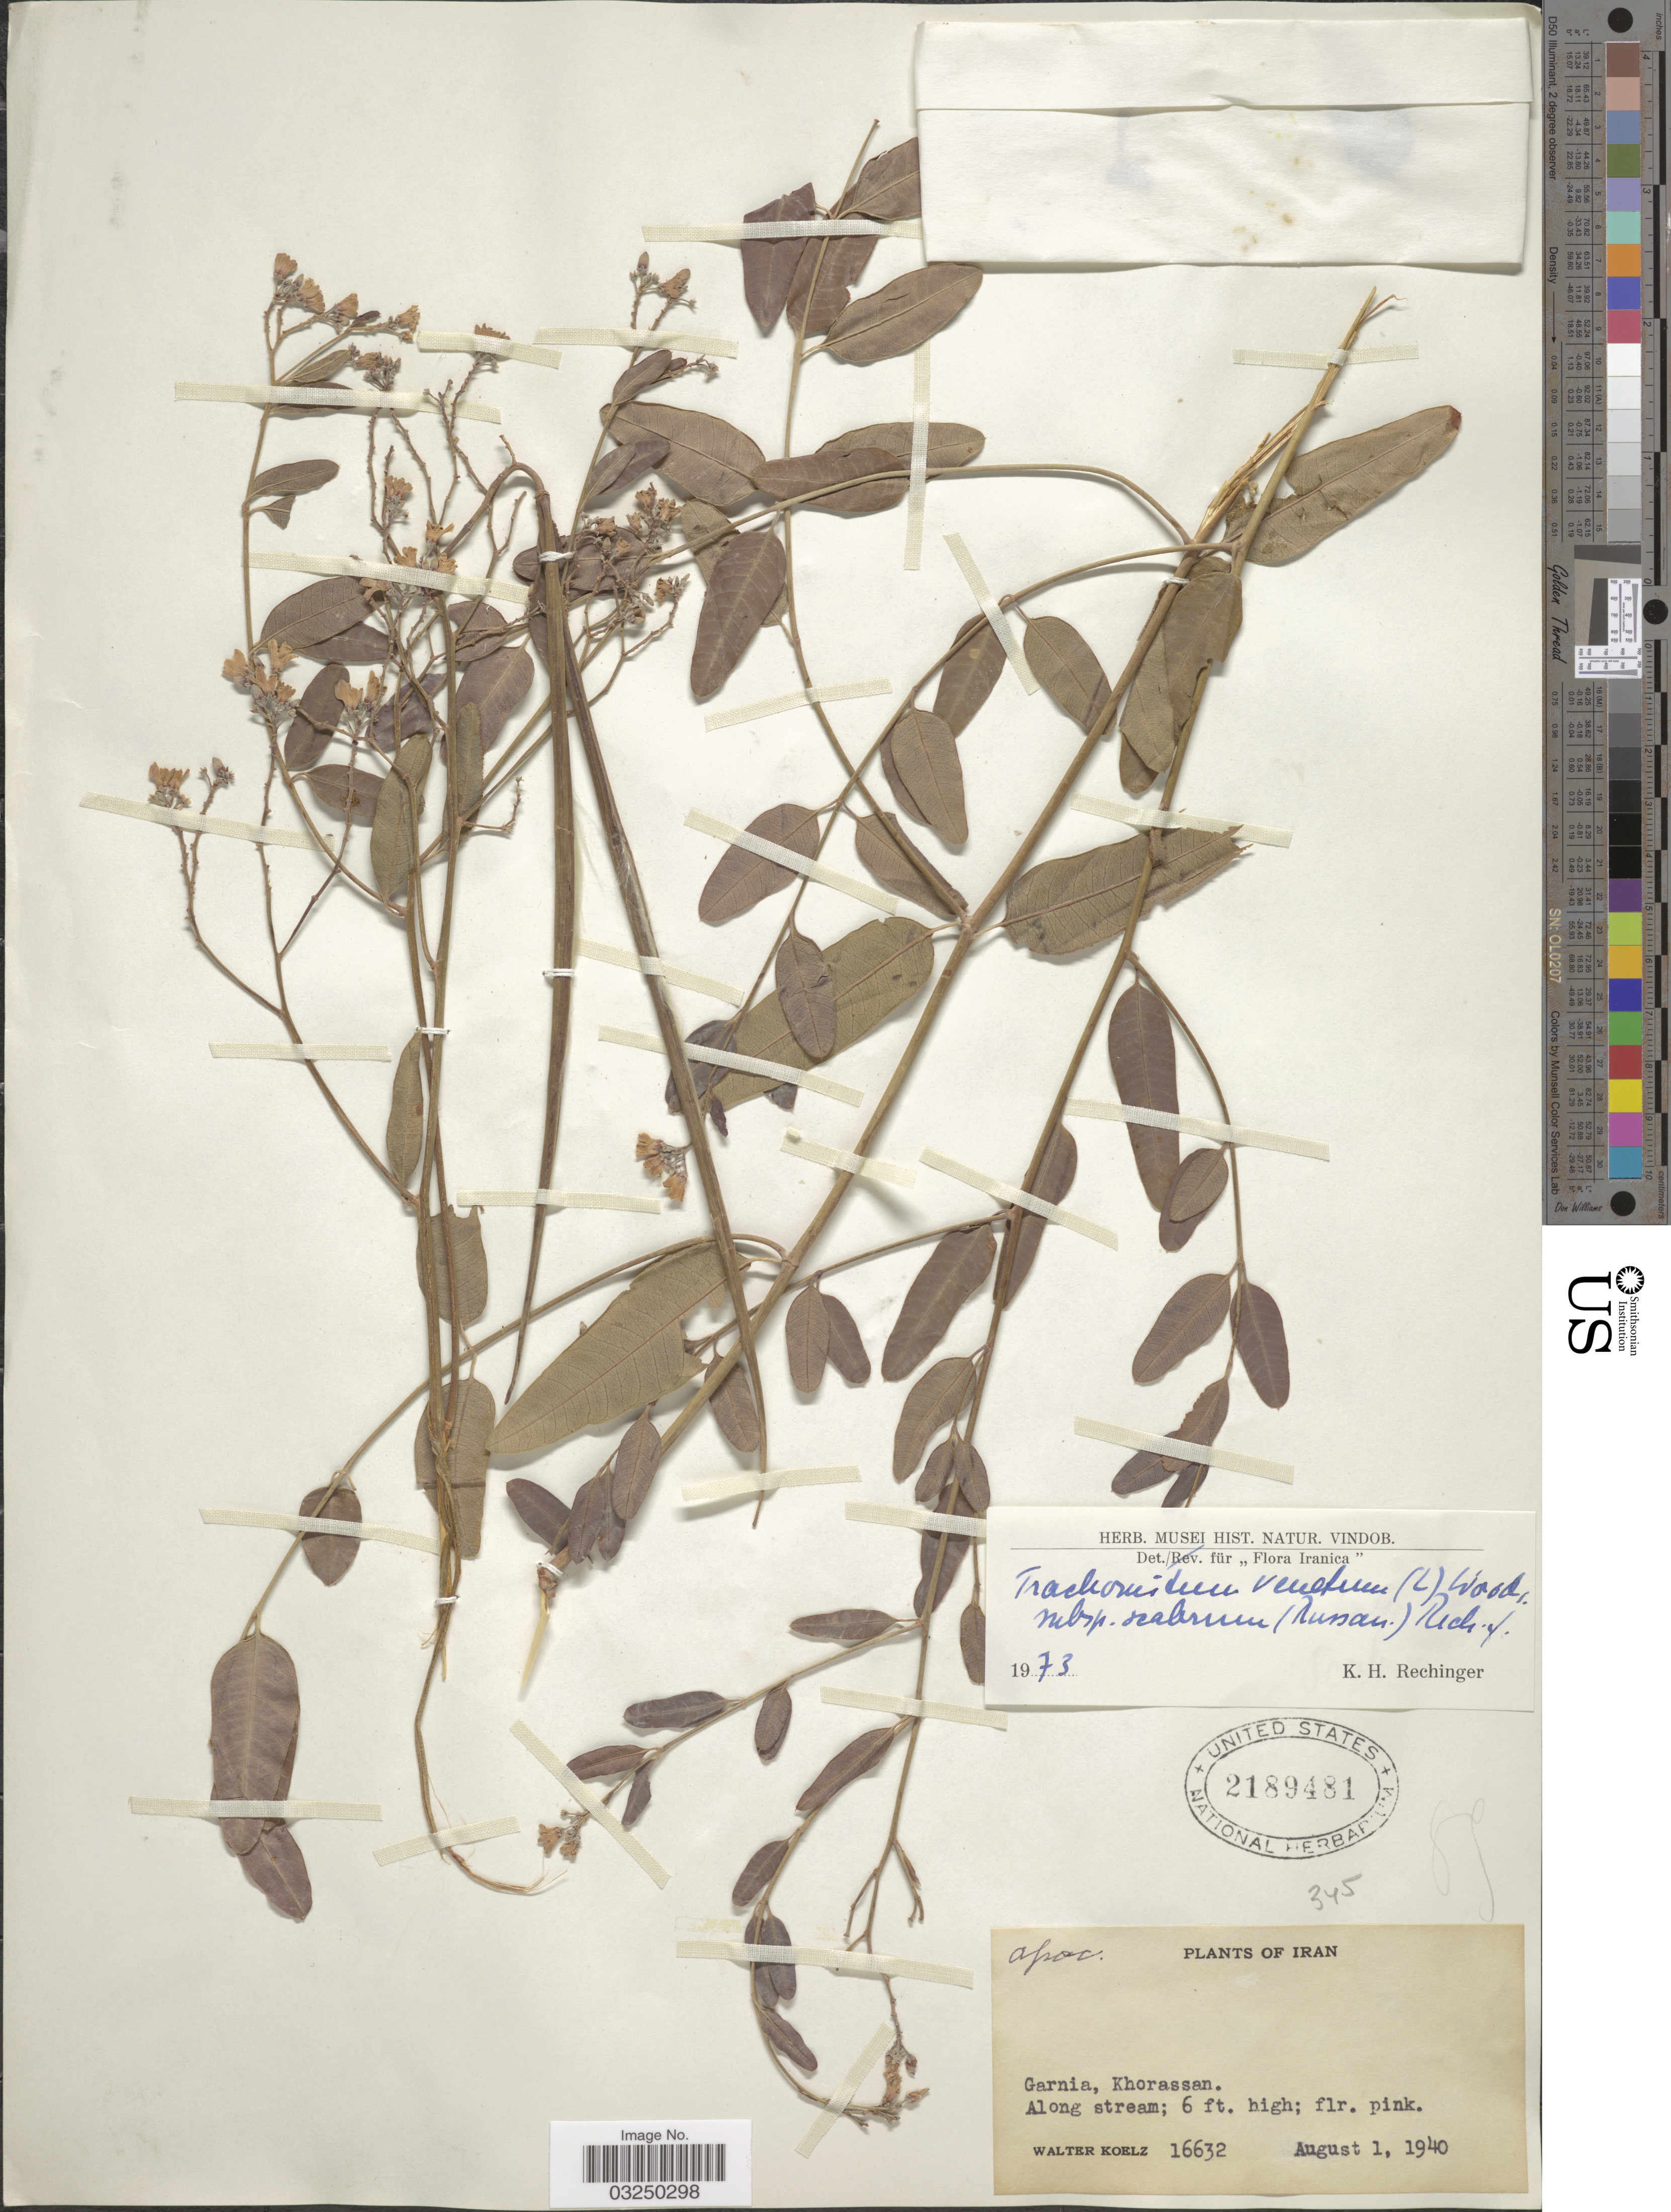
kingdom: Plantae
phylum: Tracheophyta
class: Magnoliopsida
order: Gentianales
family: Apocynaceae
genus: Trachomitum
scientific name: Trachomitum scabrum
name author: (Russanov) Pobed.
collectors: W. N. Koelz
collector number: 16632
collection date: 1940-08-01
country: Iran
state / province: Khorasan [obsolete]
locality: Garnia, Khorassan.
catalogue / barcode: US 2189481